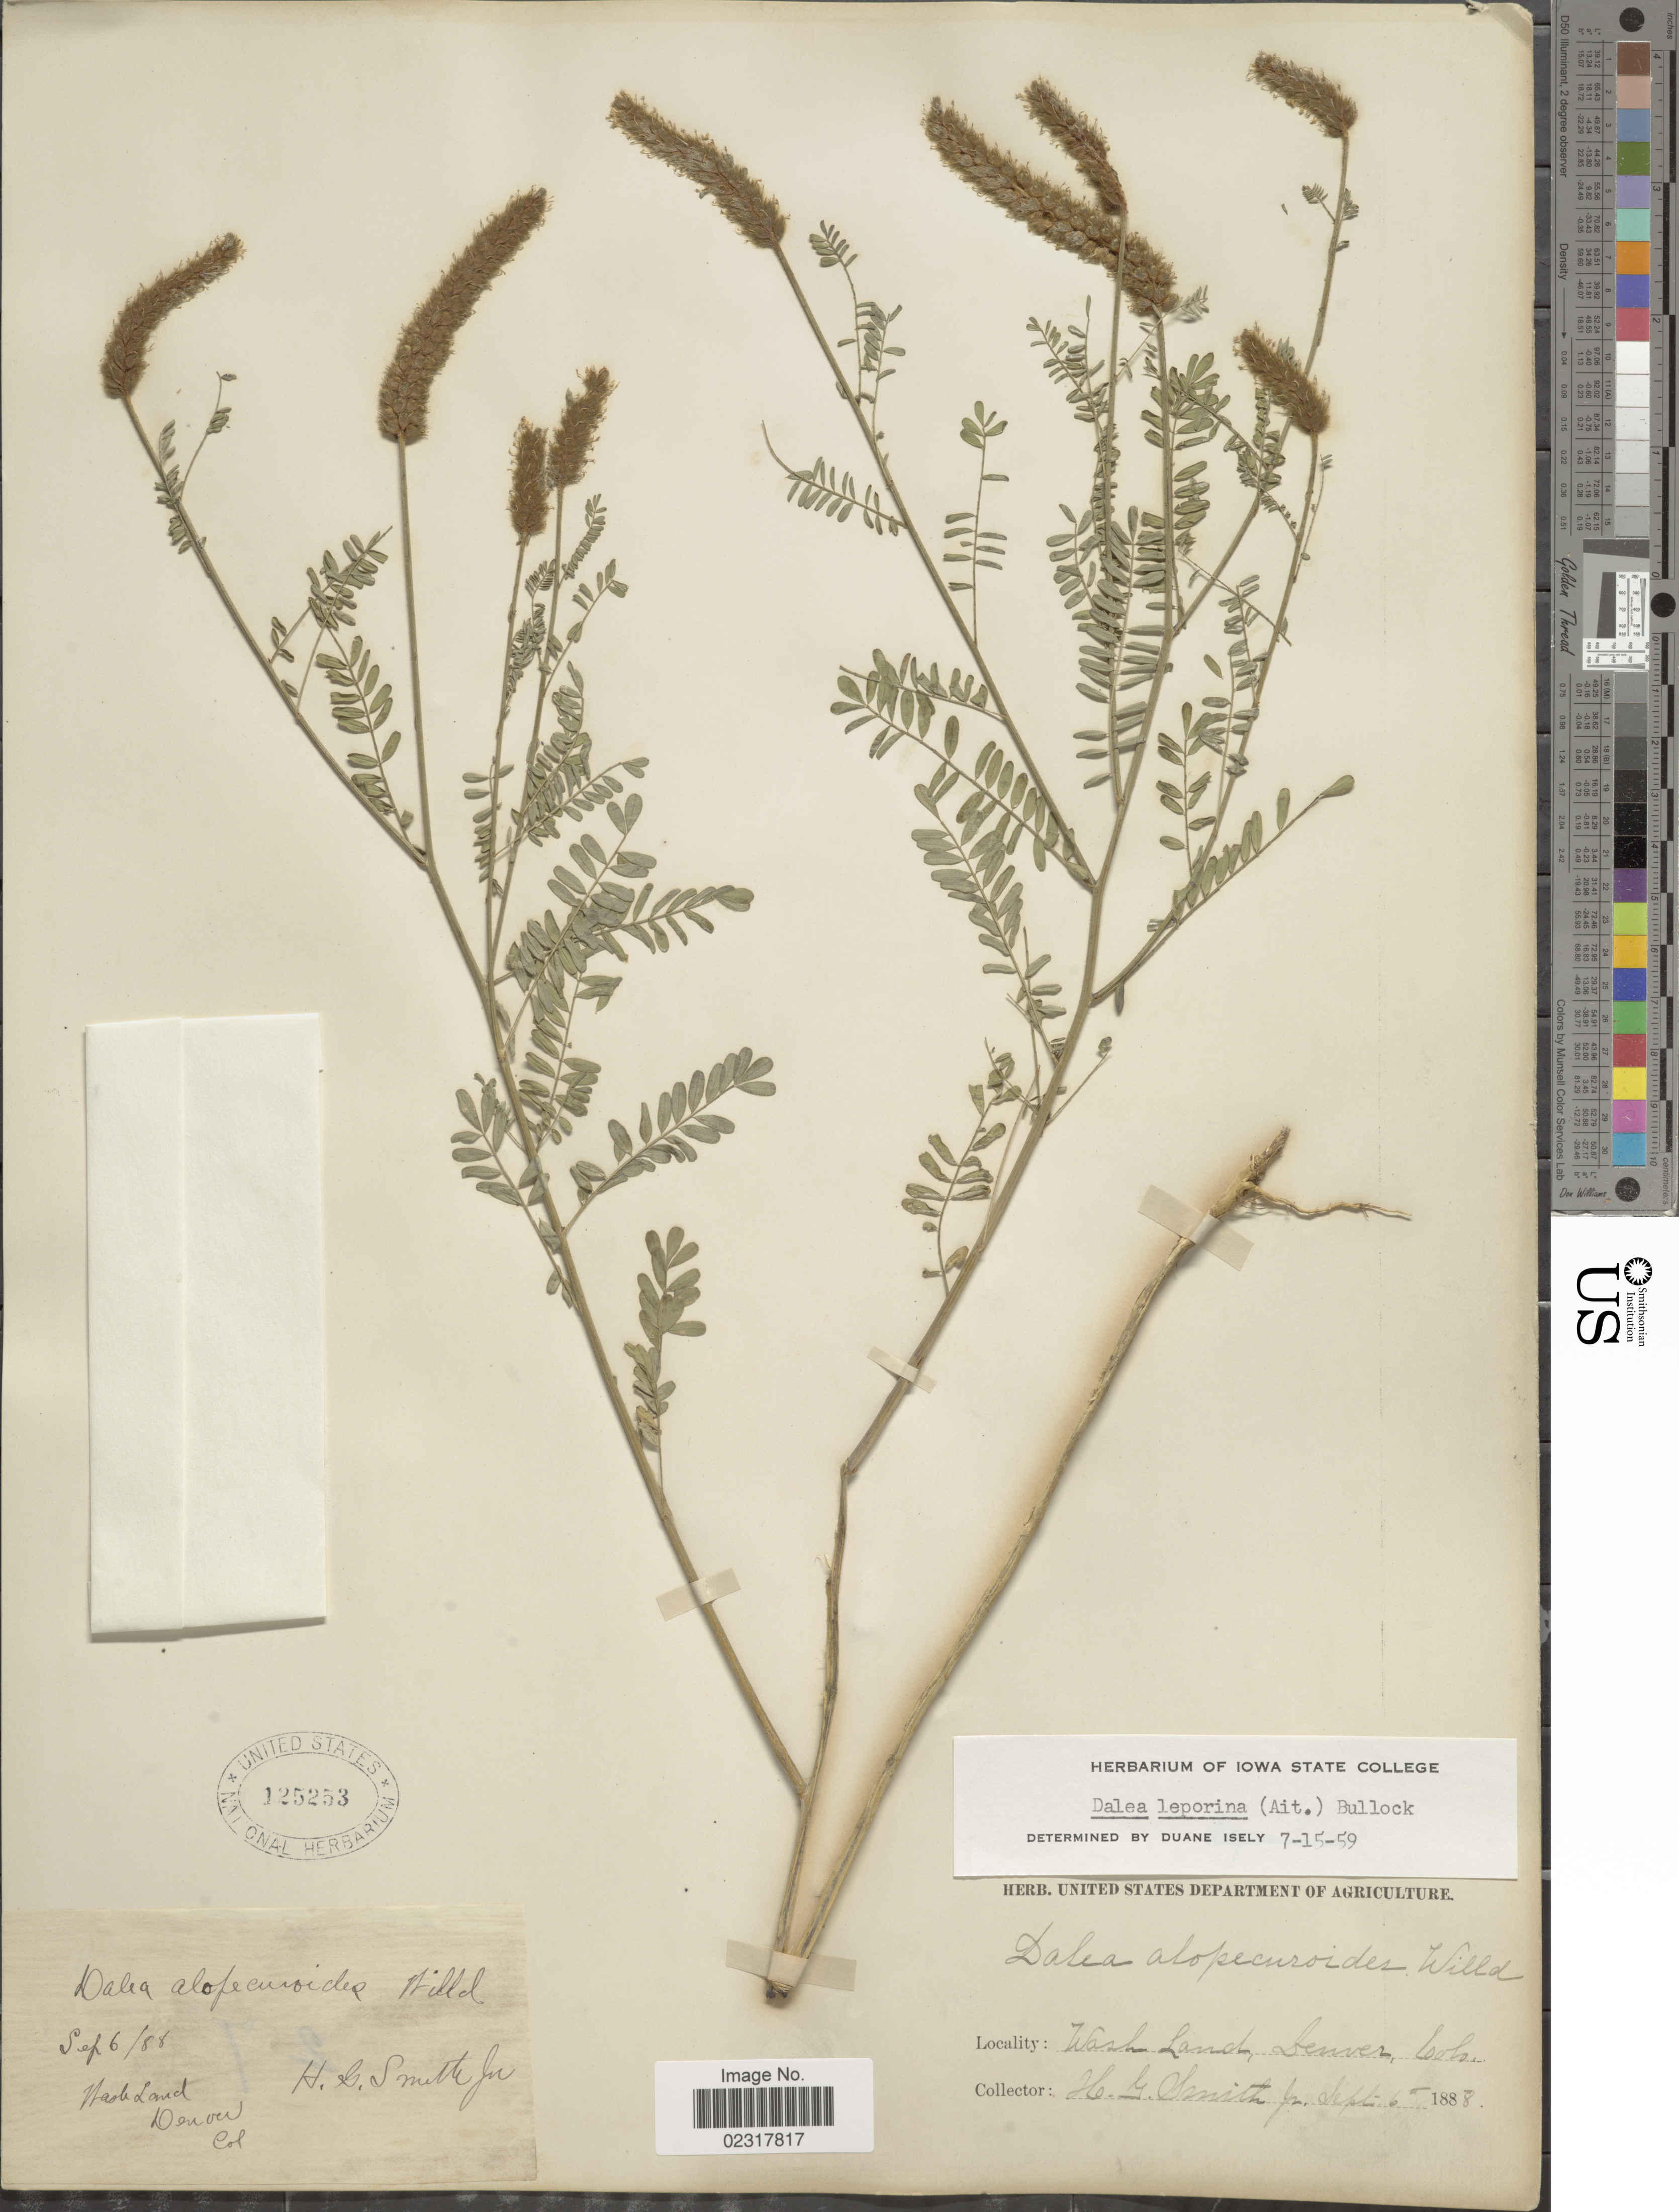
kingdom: Plantae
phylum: Tracheophyta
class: Magnoliopsida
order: Fabales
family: Fabaceae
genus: Dalea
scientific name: Dalea leporina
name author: (Aiton) Bullock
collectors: H. Smith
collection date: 1888-09-06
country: United States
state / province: Colorado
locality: Wash Land, Denver, Col.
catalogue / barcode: US 125253